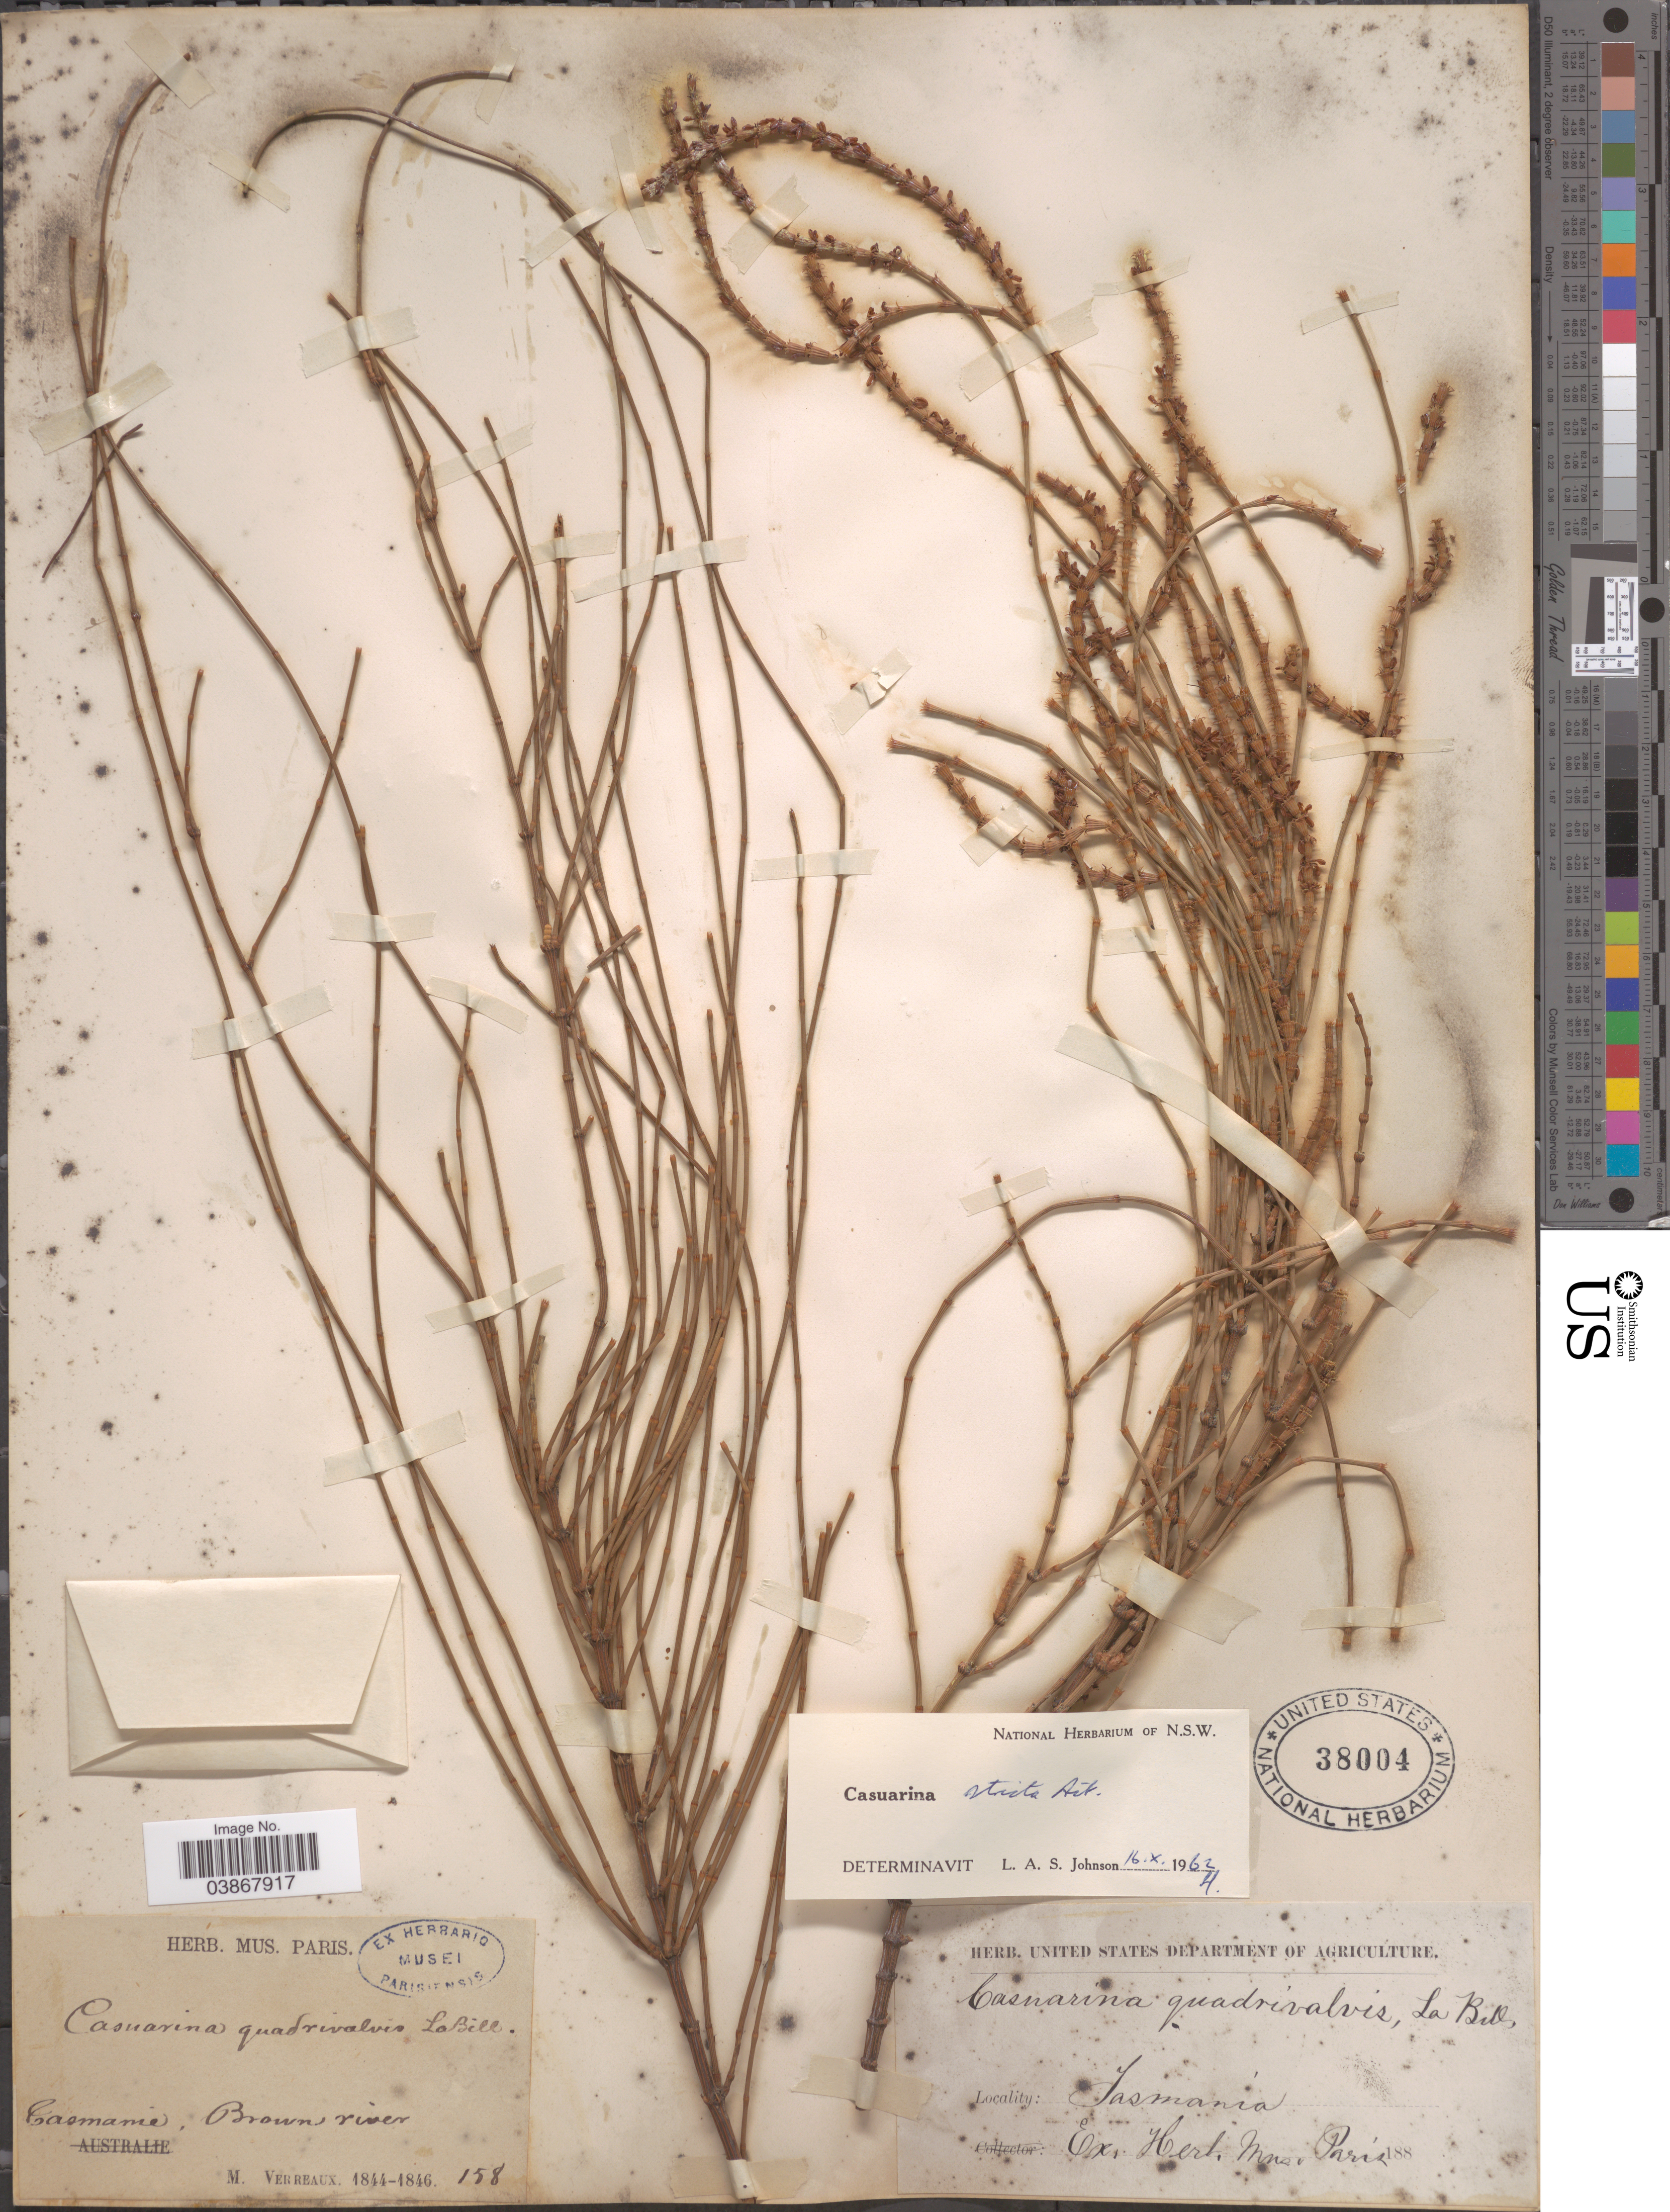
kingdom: Plantae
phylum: Tracheophyta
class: Magnoliopsida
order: Fagales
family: Casuarinaceae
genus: Casuarina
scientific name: Casuarina stricta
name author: Aiton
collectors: M. Verreaux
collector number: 158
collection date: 1844/1846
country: Australia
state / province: Tasmania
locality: Brown river.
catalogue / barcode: US 38004